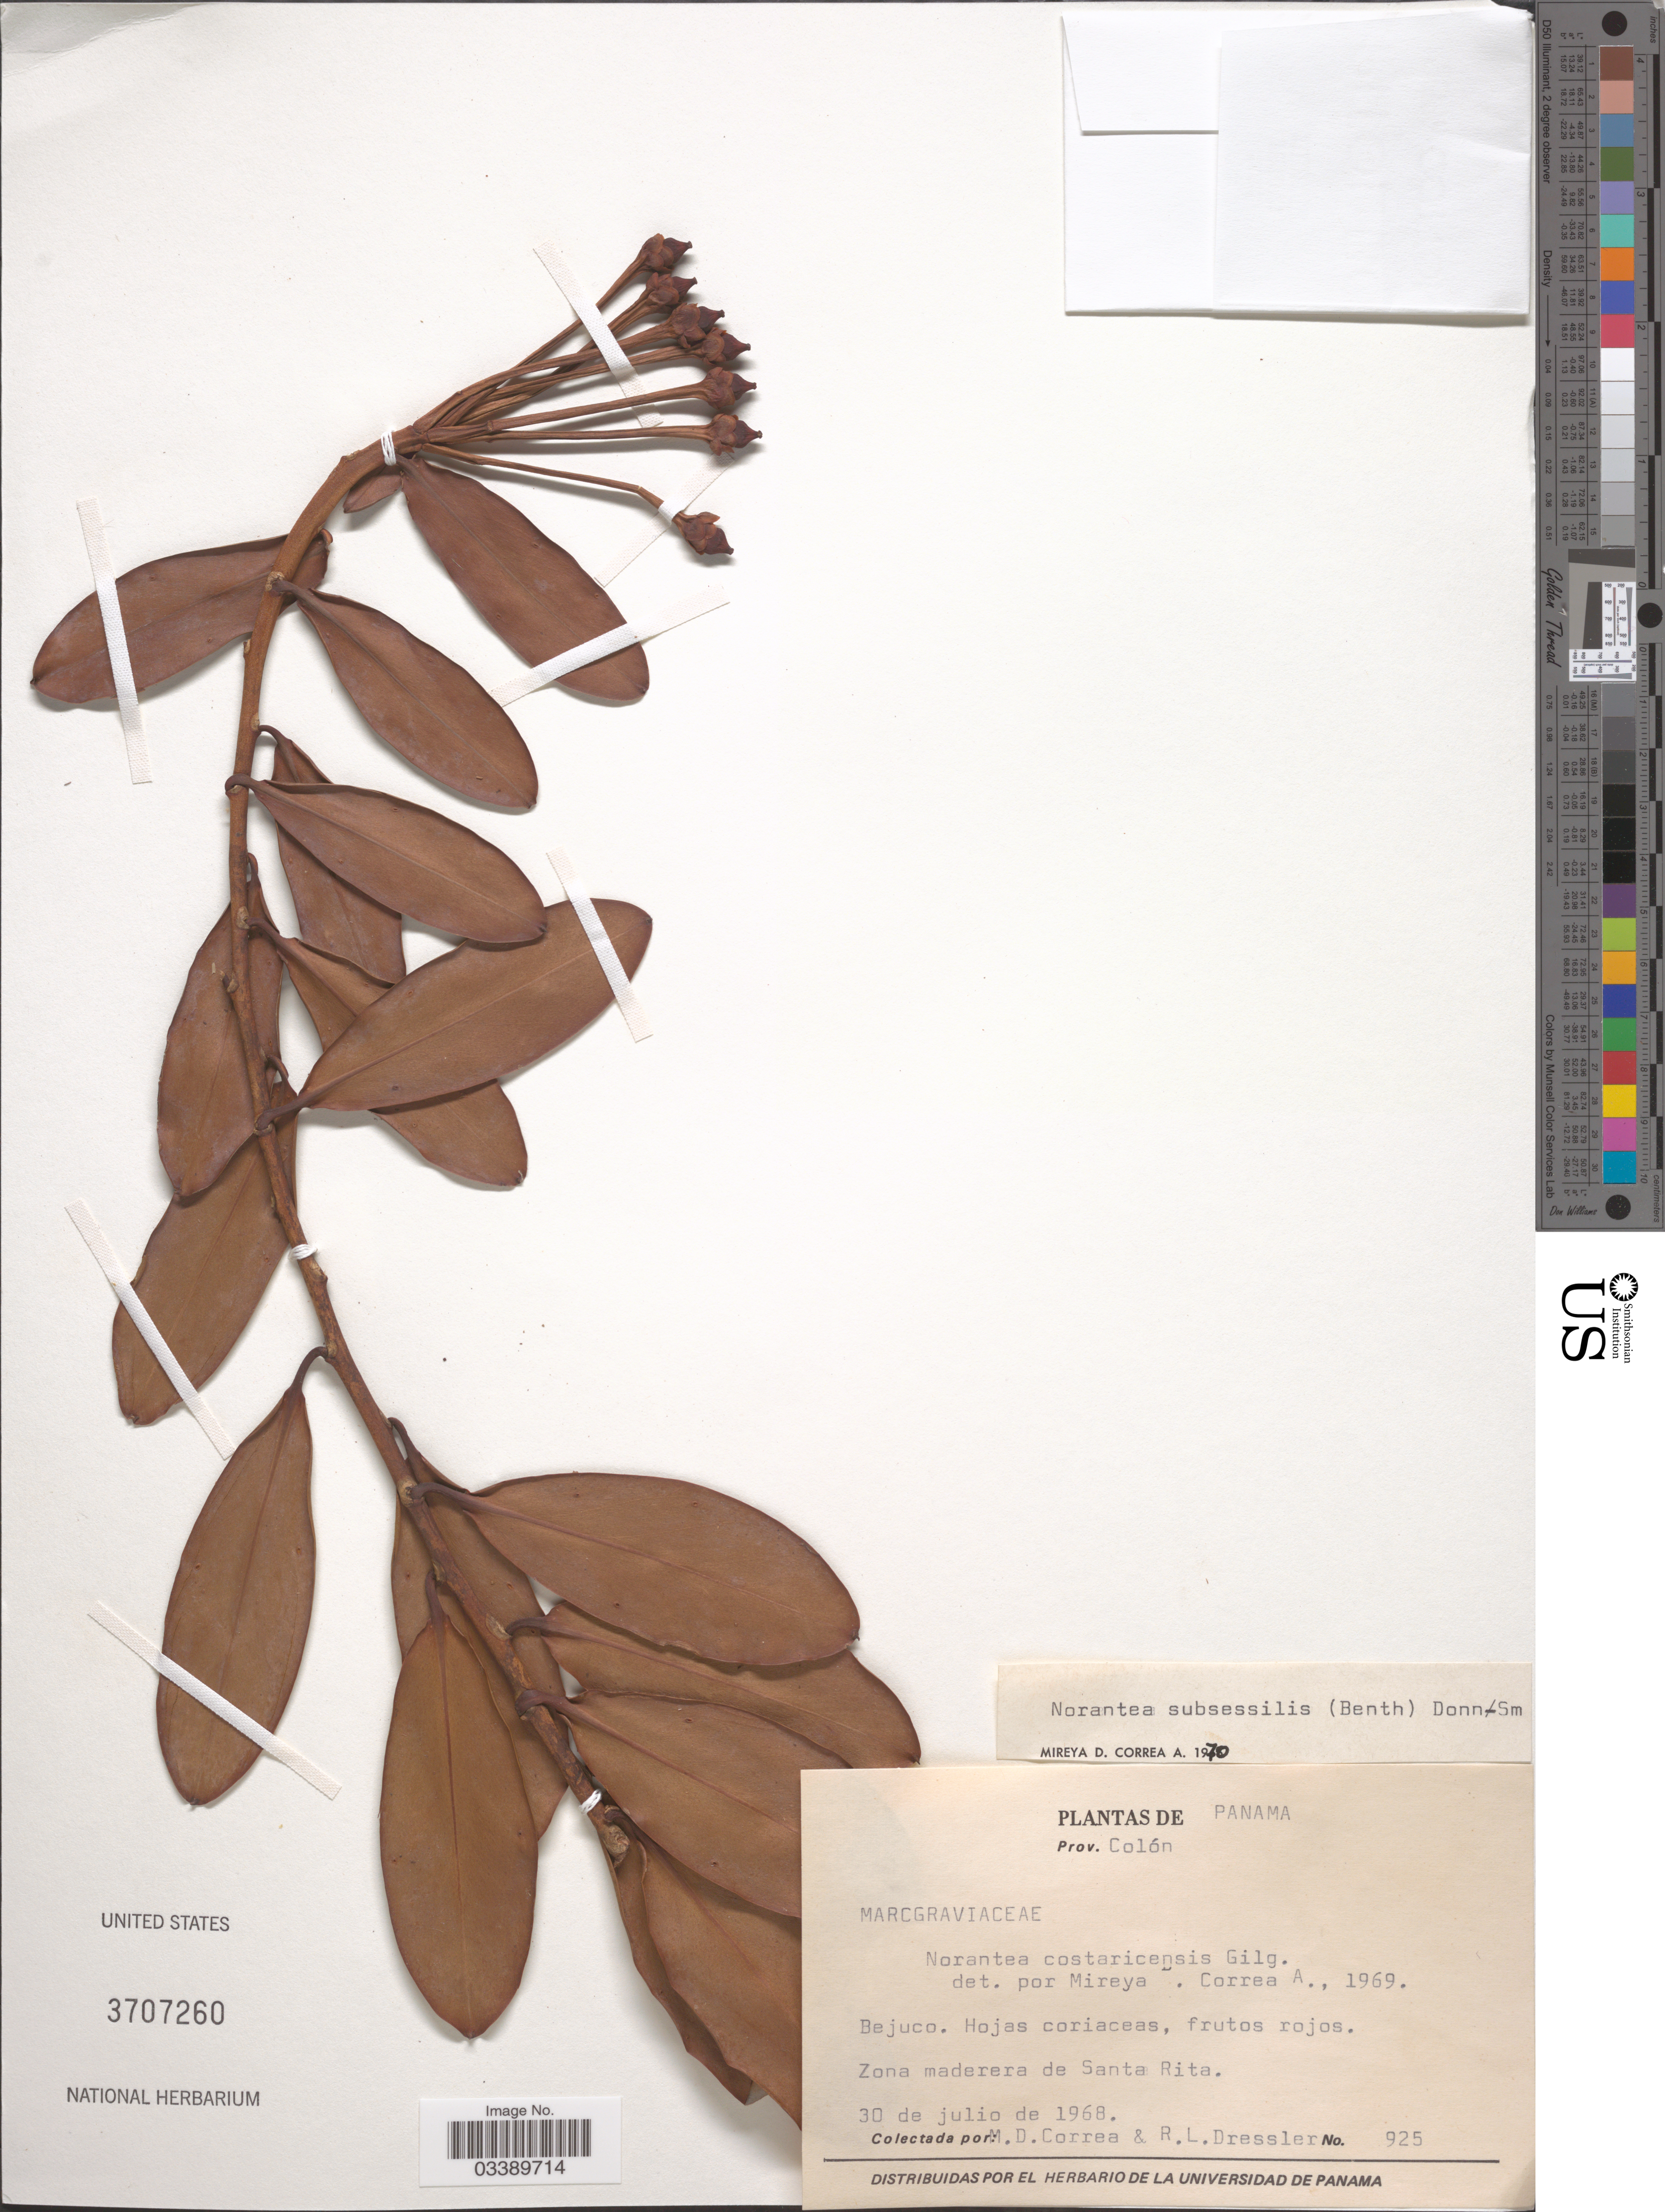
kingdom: Plantae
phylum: Tracheophyta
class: Magnoliopsida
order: Ericales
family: Marcgraviaceae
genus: Marcgraviastrum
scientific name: Marcgraviastrum subsessile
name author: (Benth.) Bedell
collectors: M. D. Corrêa-A. & R. Dressler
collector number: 925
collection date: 1968-07-30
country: Panama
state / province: Colón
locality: Zona maderera de Santa Rita.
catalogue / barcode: US 3707260